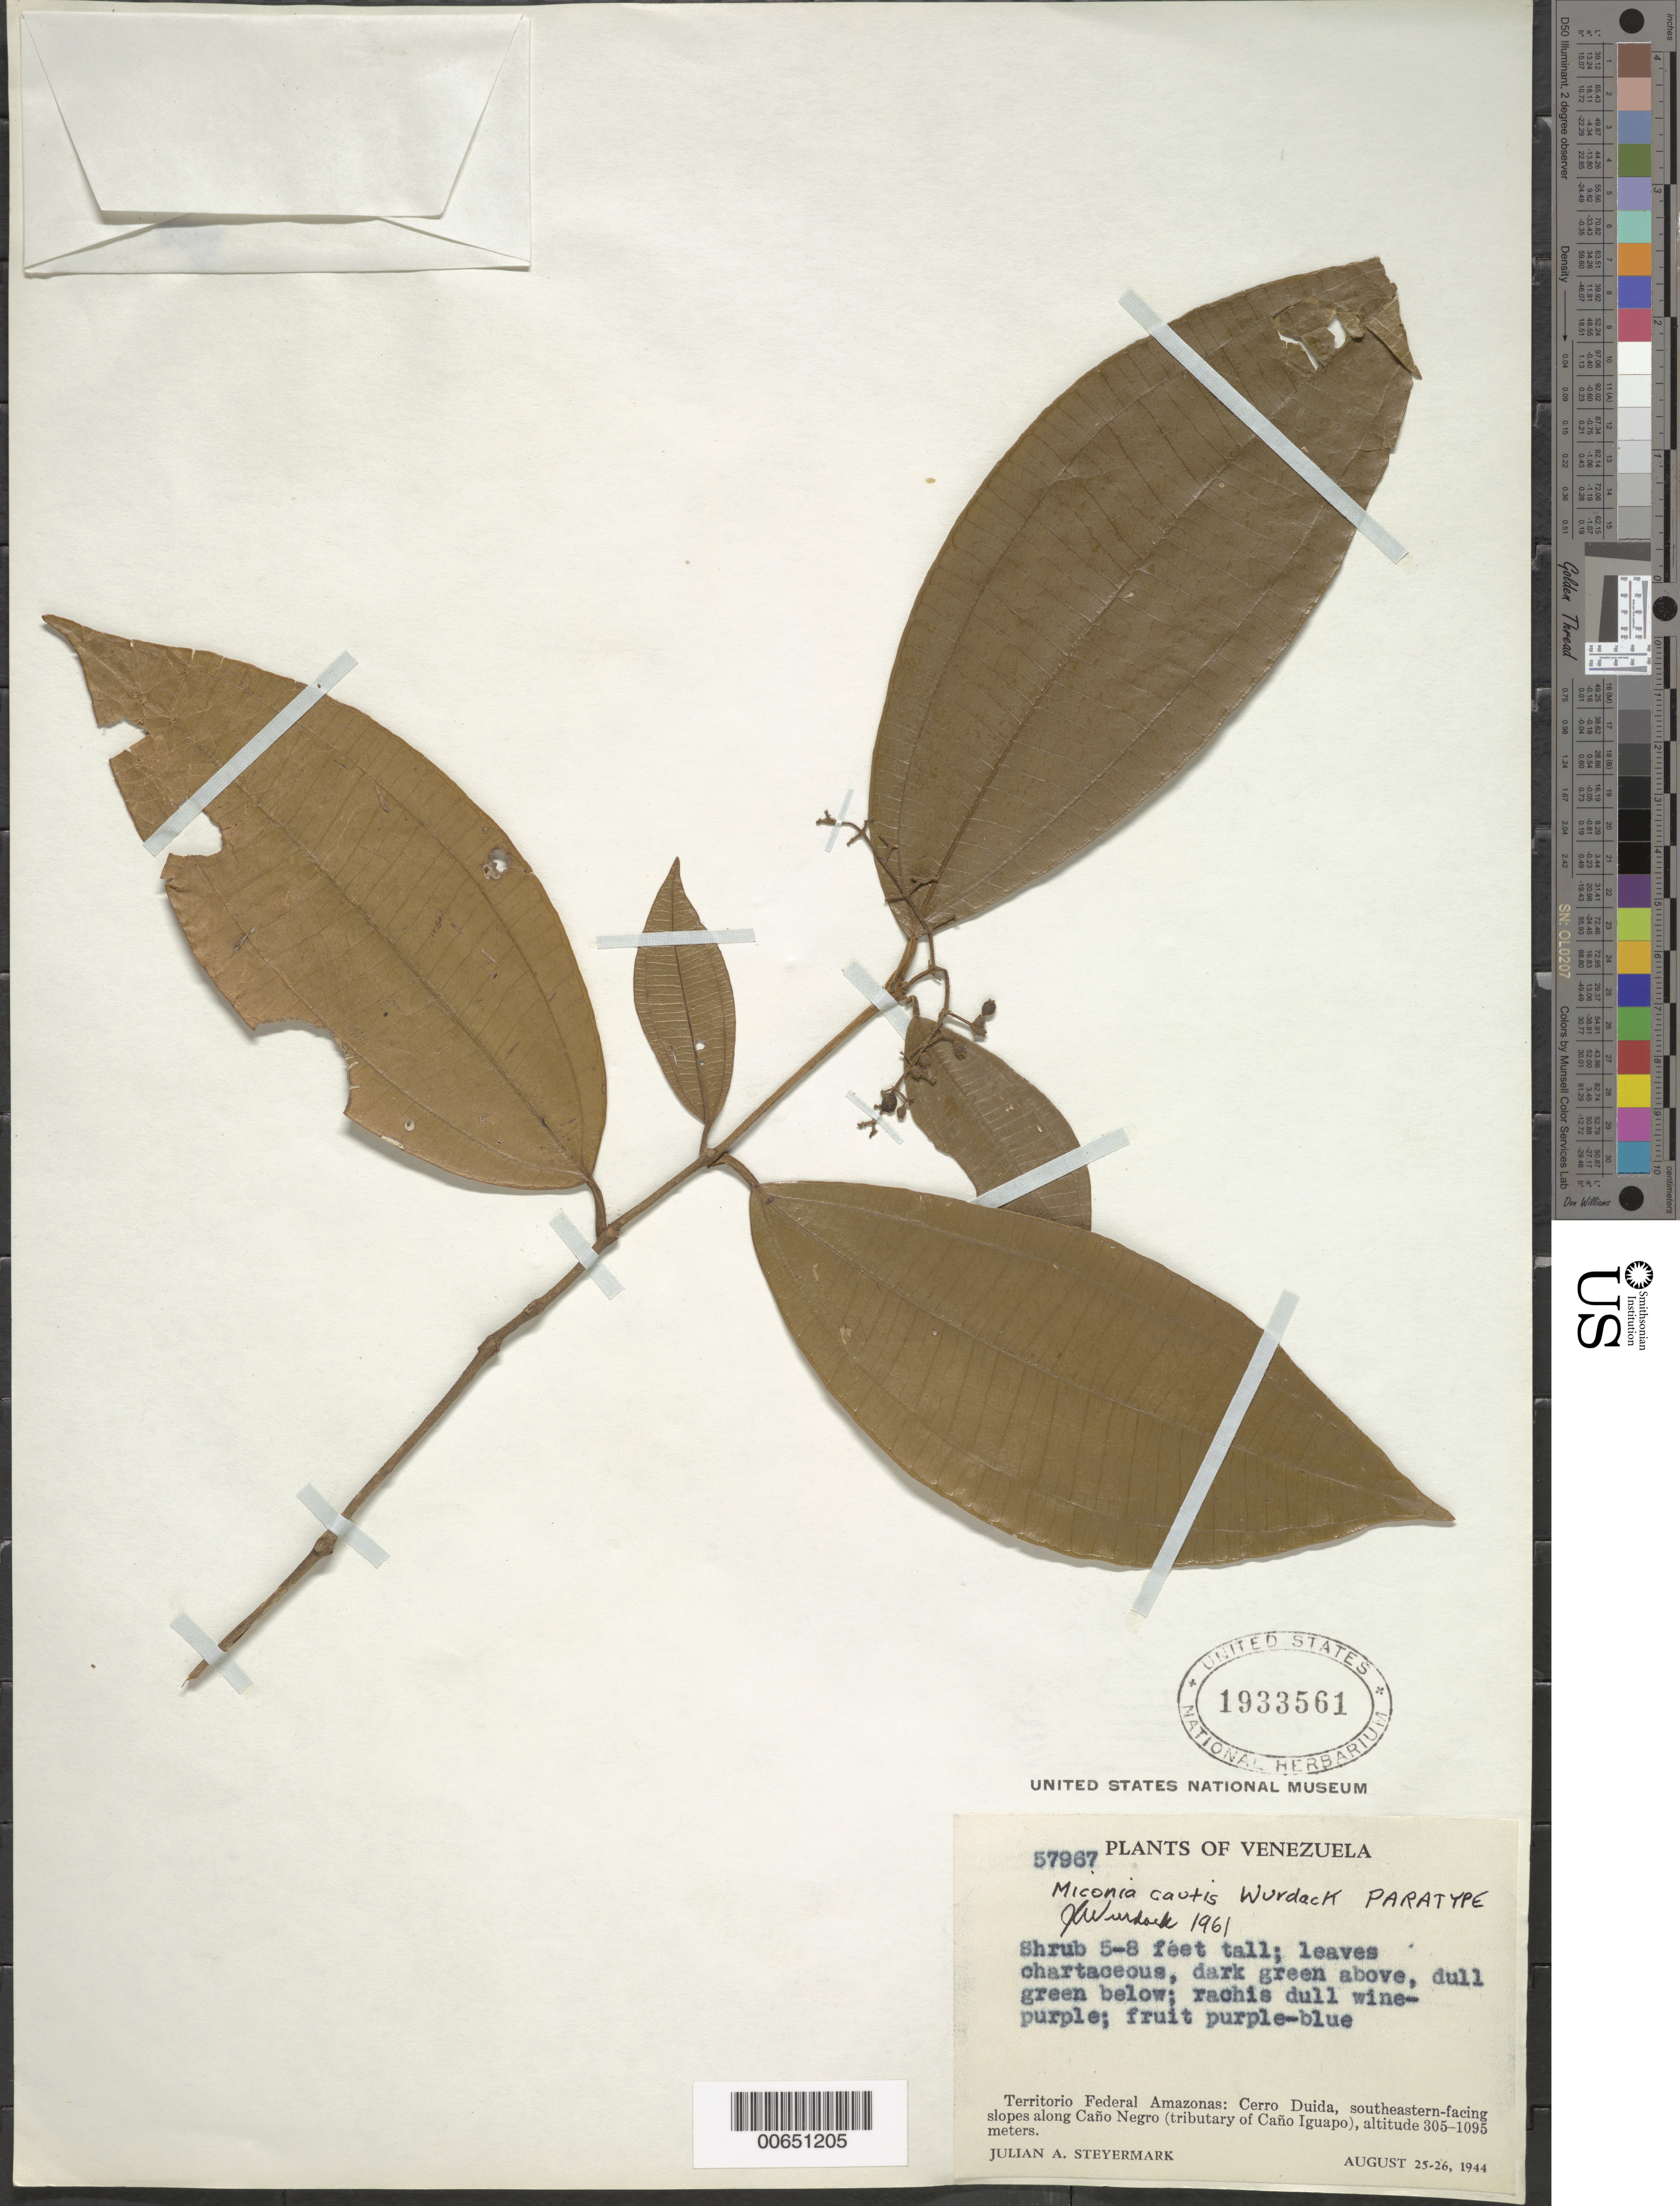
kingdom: Plantae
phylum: Tracheophyta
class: Magnoliopsida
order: Myrtales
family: Melastomataceae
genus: Miconia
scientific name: Miconia cautis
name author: Wurdack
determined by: Wurdack, John J., (US), US (UNITED STATES)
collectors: J. Steyermark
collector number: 57967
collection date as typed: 25-Aug-44 to 26-Aug-44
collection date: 1944-08-25/1944-08-26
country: Venezuela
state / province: Amazonas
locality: Cerro Duida, southeastern-facing slopes along Caño Negro (tributary of Caño Iguapo)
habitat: Southeastern-facing slopes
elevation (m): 305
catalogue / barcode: US 1933561